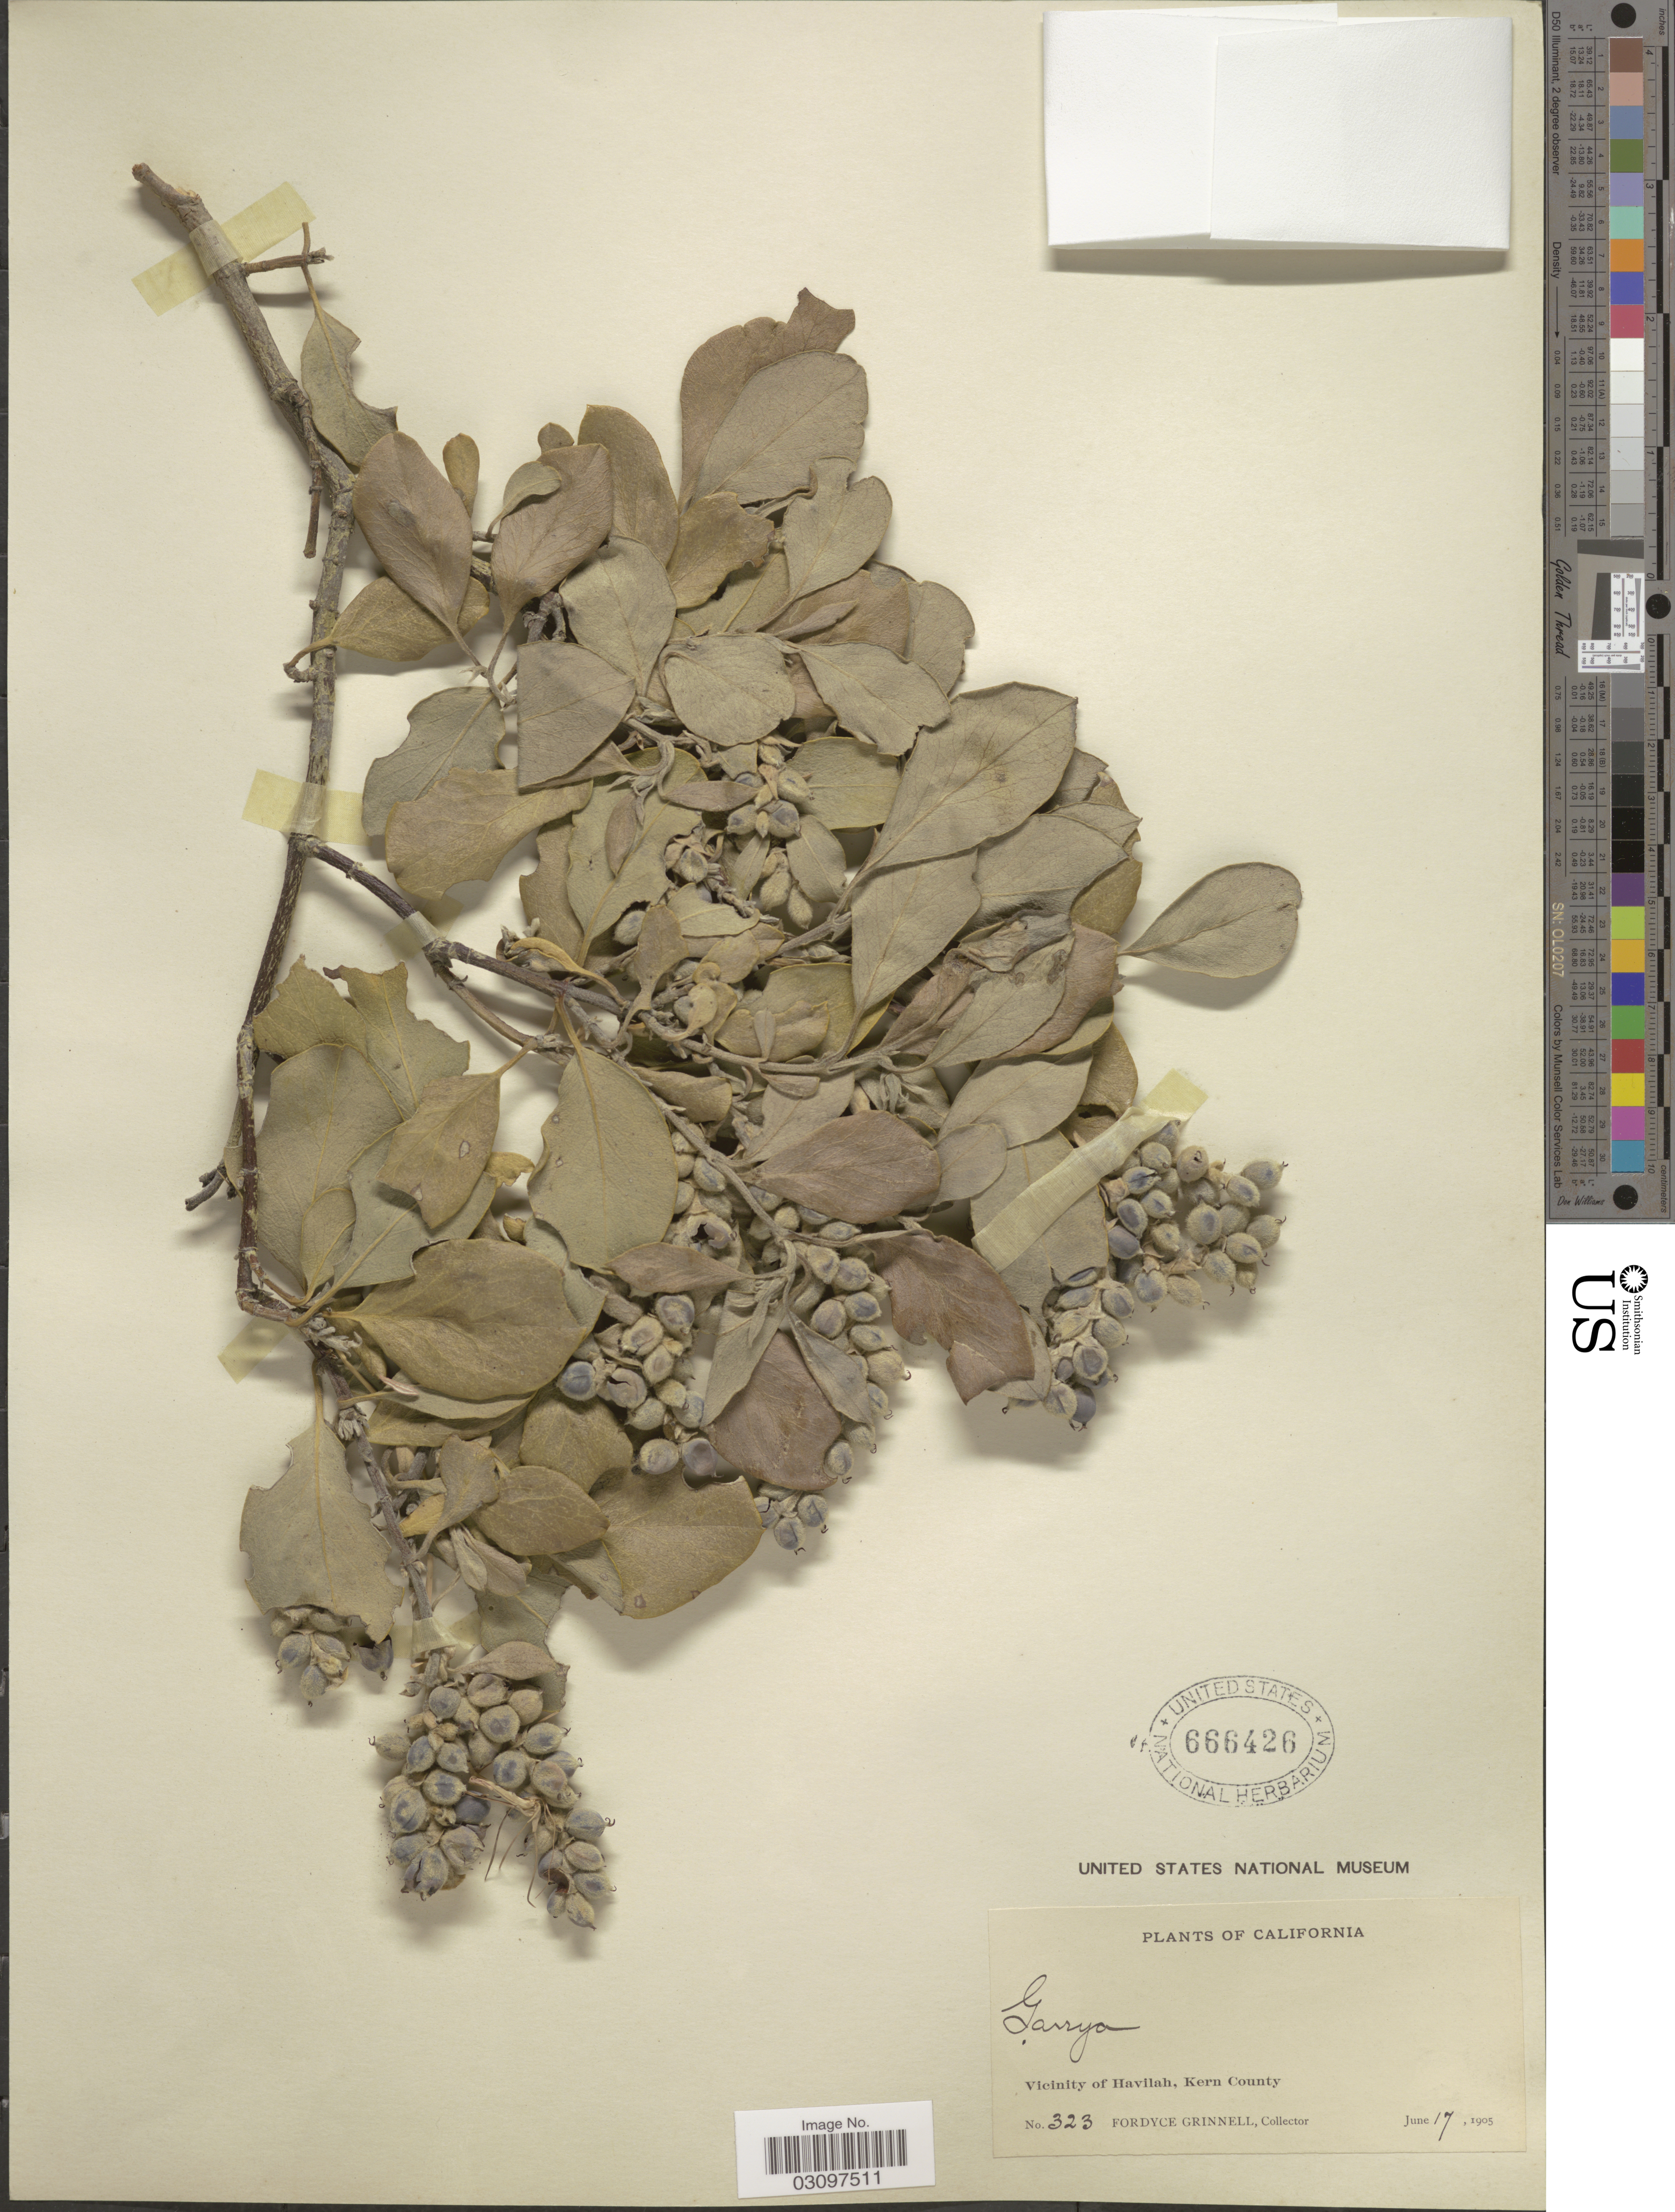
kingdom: Plantae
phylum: Tracheophyta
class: Magnoliopsida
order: Garryales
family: Garryaceae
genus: Garrya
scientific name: Garrya veatchii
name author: Kellogg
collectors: F. Grinnell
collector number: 323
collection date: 1905-06-17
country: United States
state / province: California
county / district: Kern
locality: Vicinity of Havilah, Kern County.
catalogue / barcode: US 666426